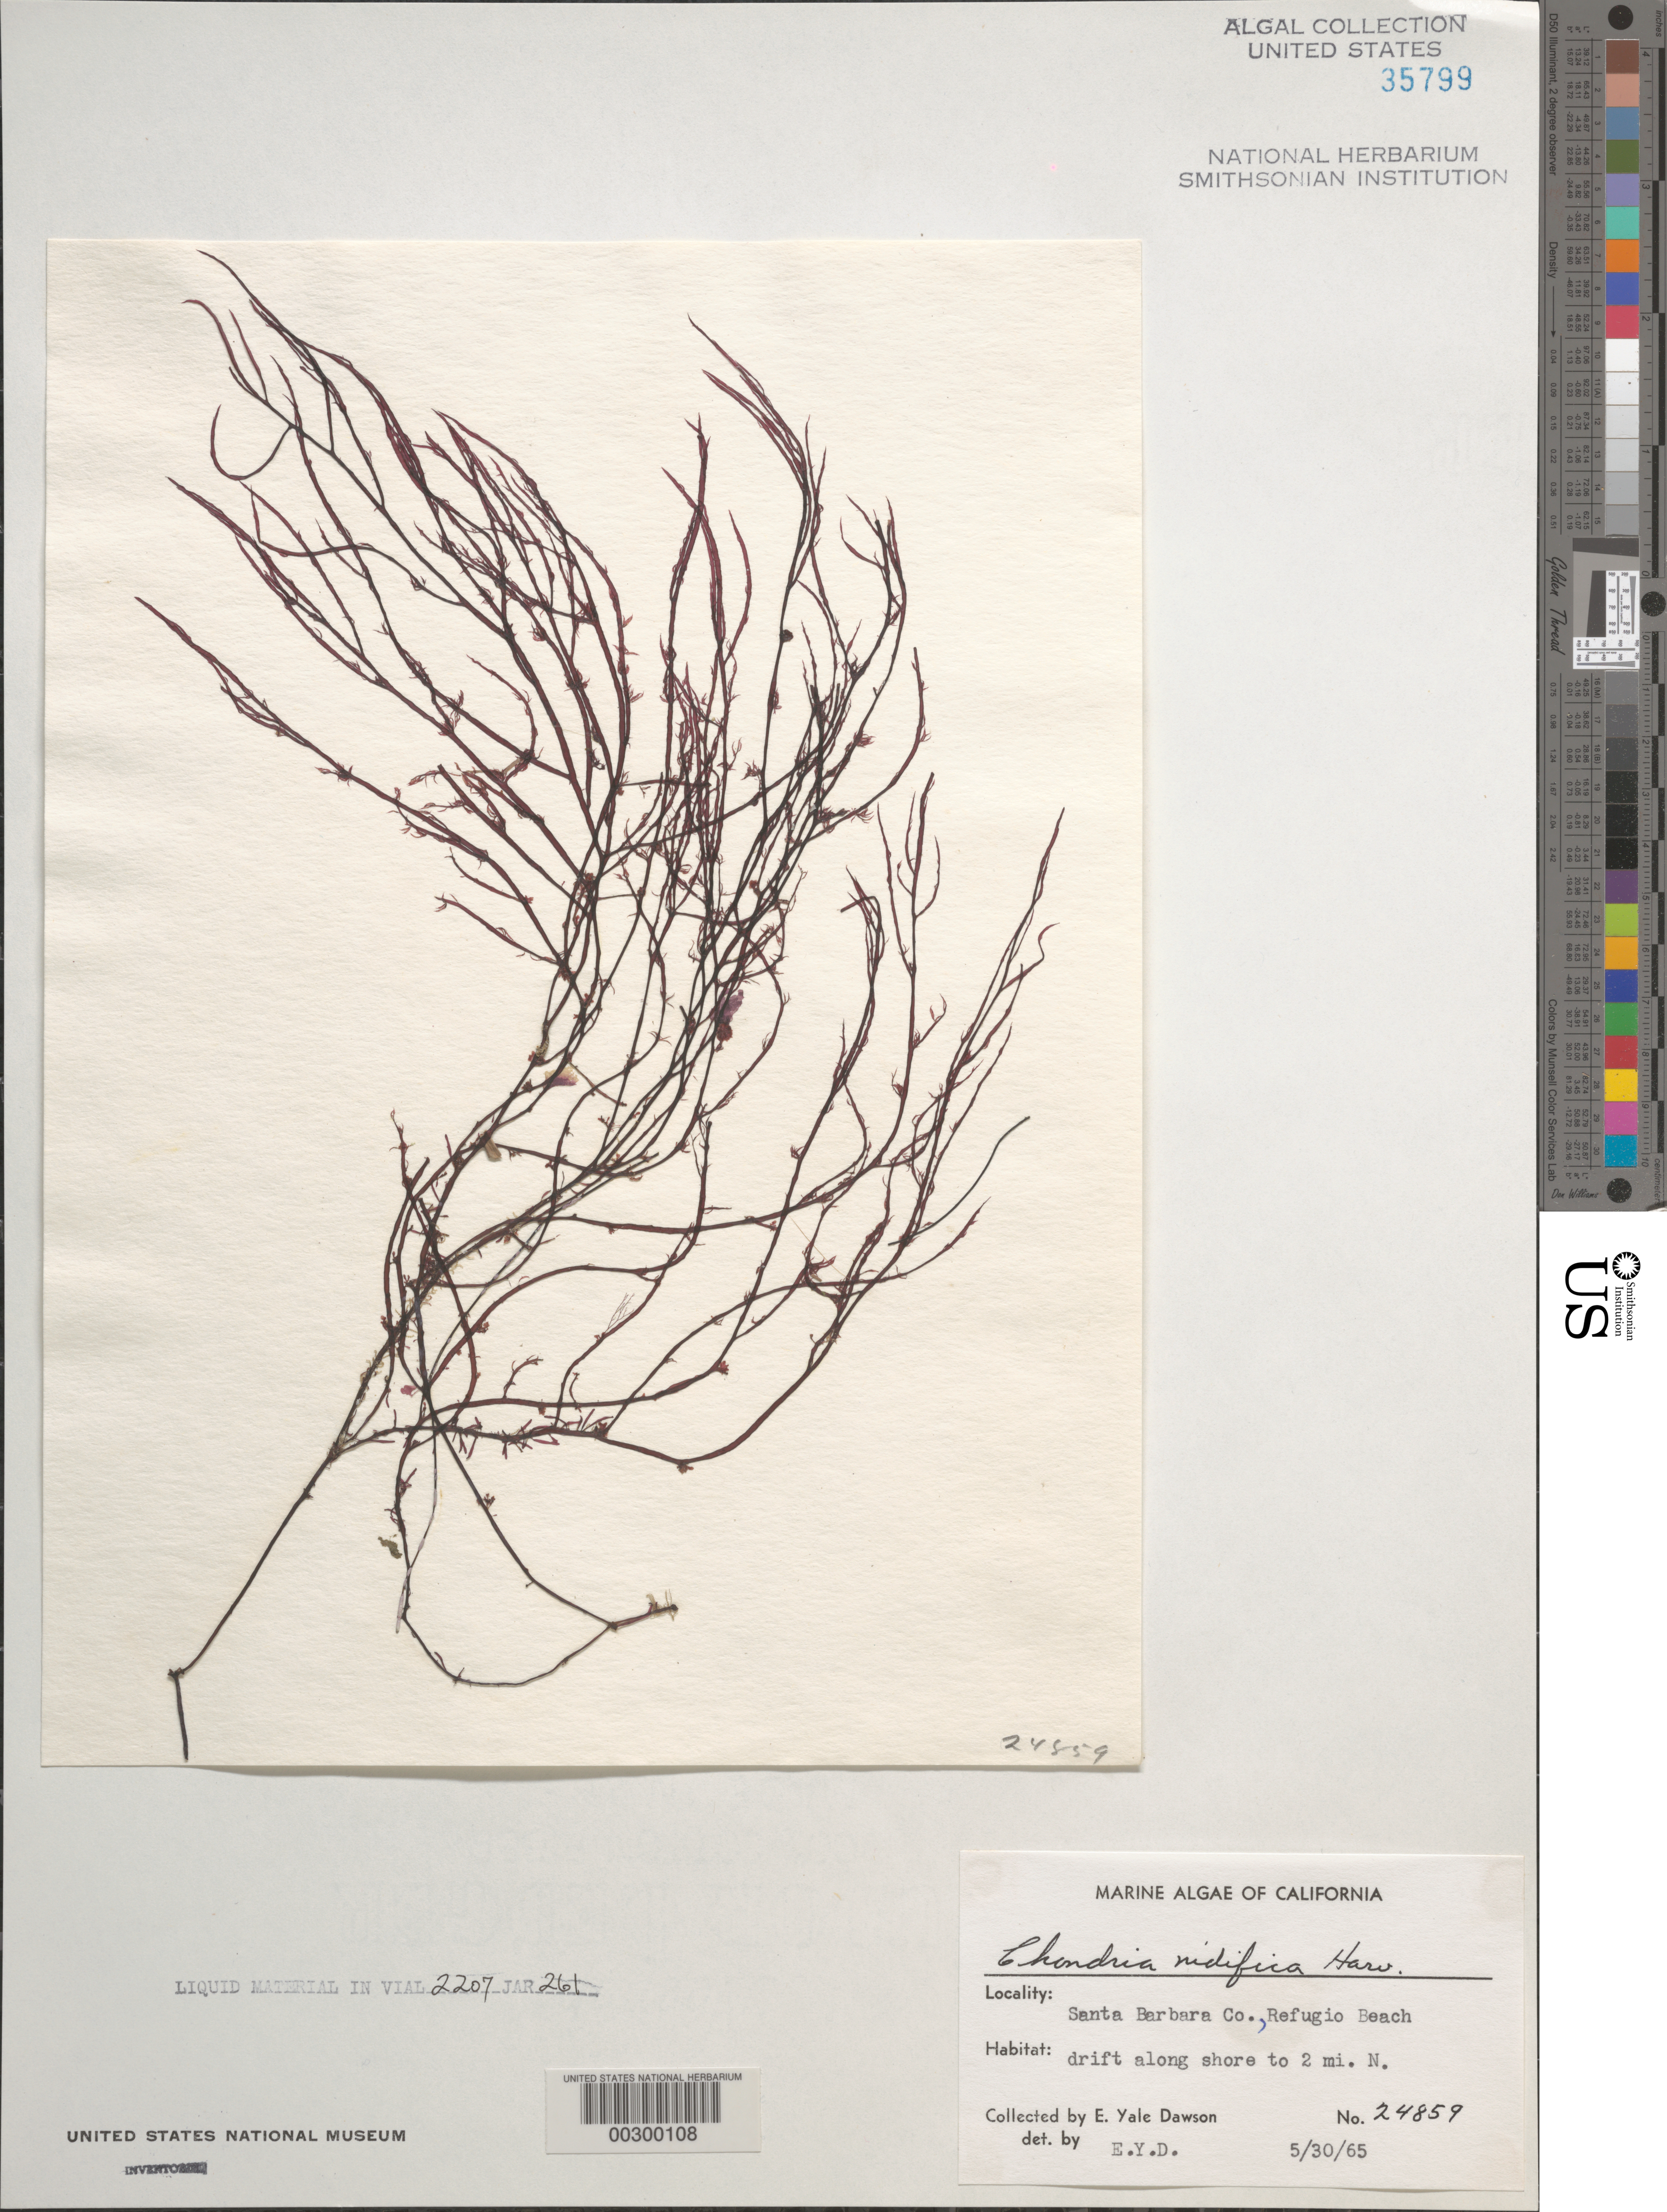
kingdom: Plantae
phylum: Rhodophyta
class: Florideophyceae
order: Ceramiales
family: Rhodomelaceae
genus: Neochondria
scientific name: Neochondria nidifica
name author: (Harvey) Sutti et al.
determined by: Algae name updating Project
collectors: E. Y. Dawson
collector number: EYD 24859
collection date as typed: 30 May 1965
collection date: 1965-05-30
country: United States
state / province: California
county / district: Santa Barbara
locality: Refugio Beach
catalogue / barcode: US 35799